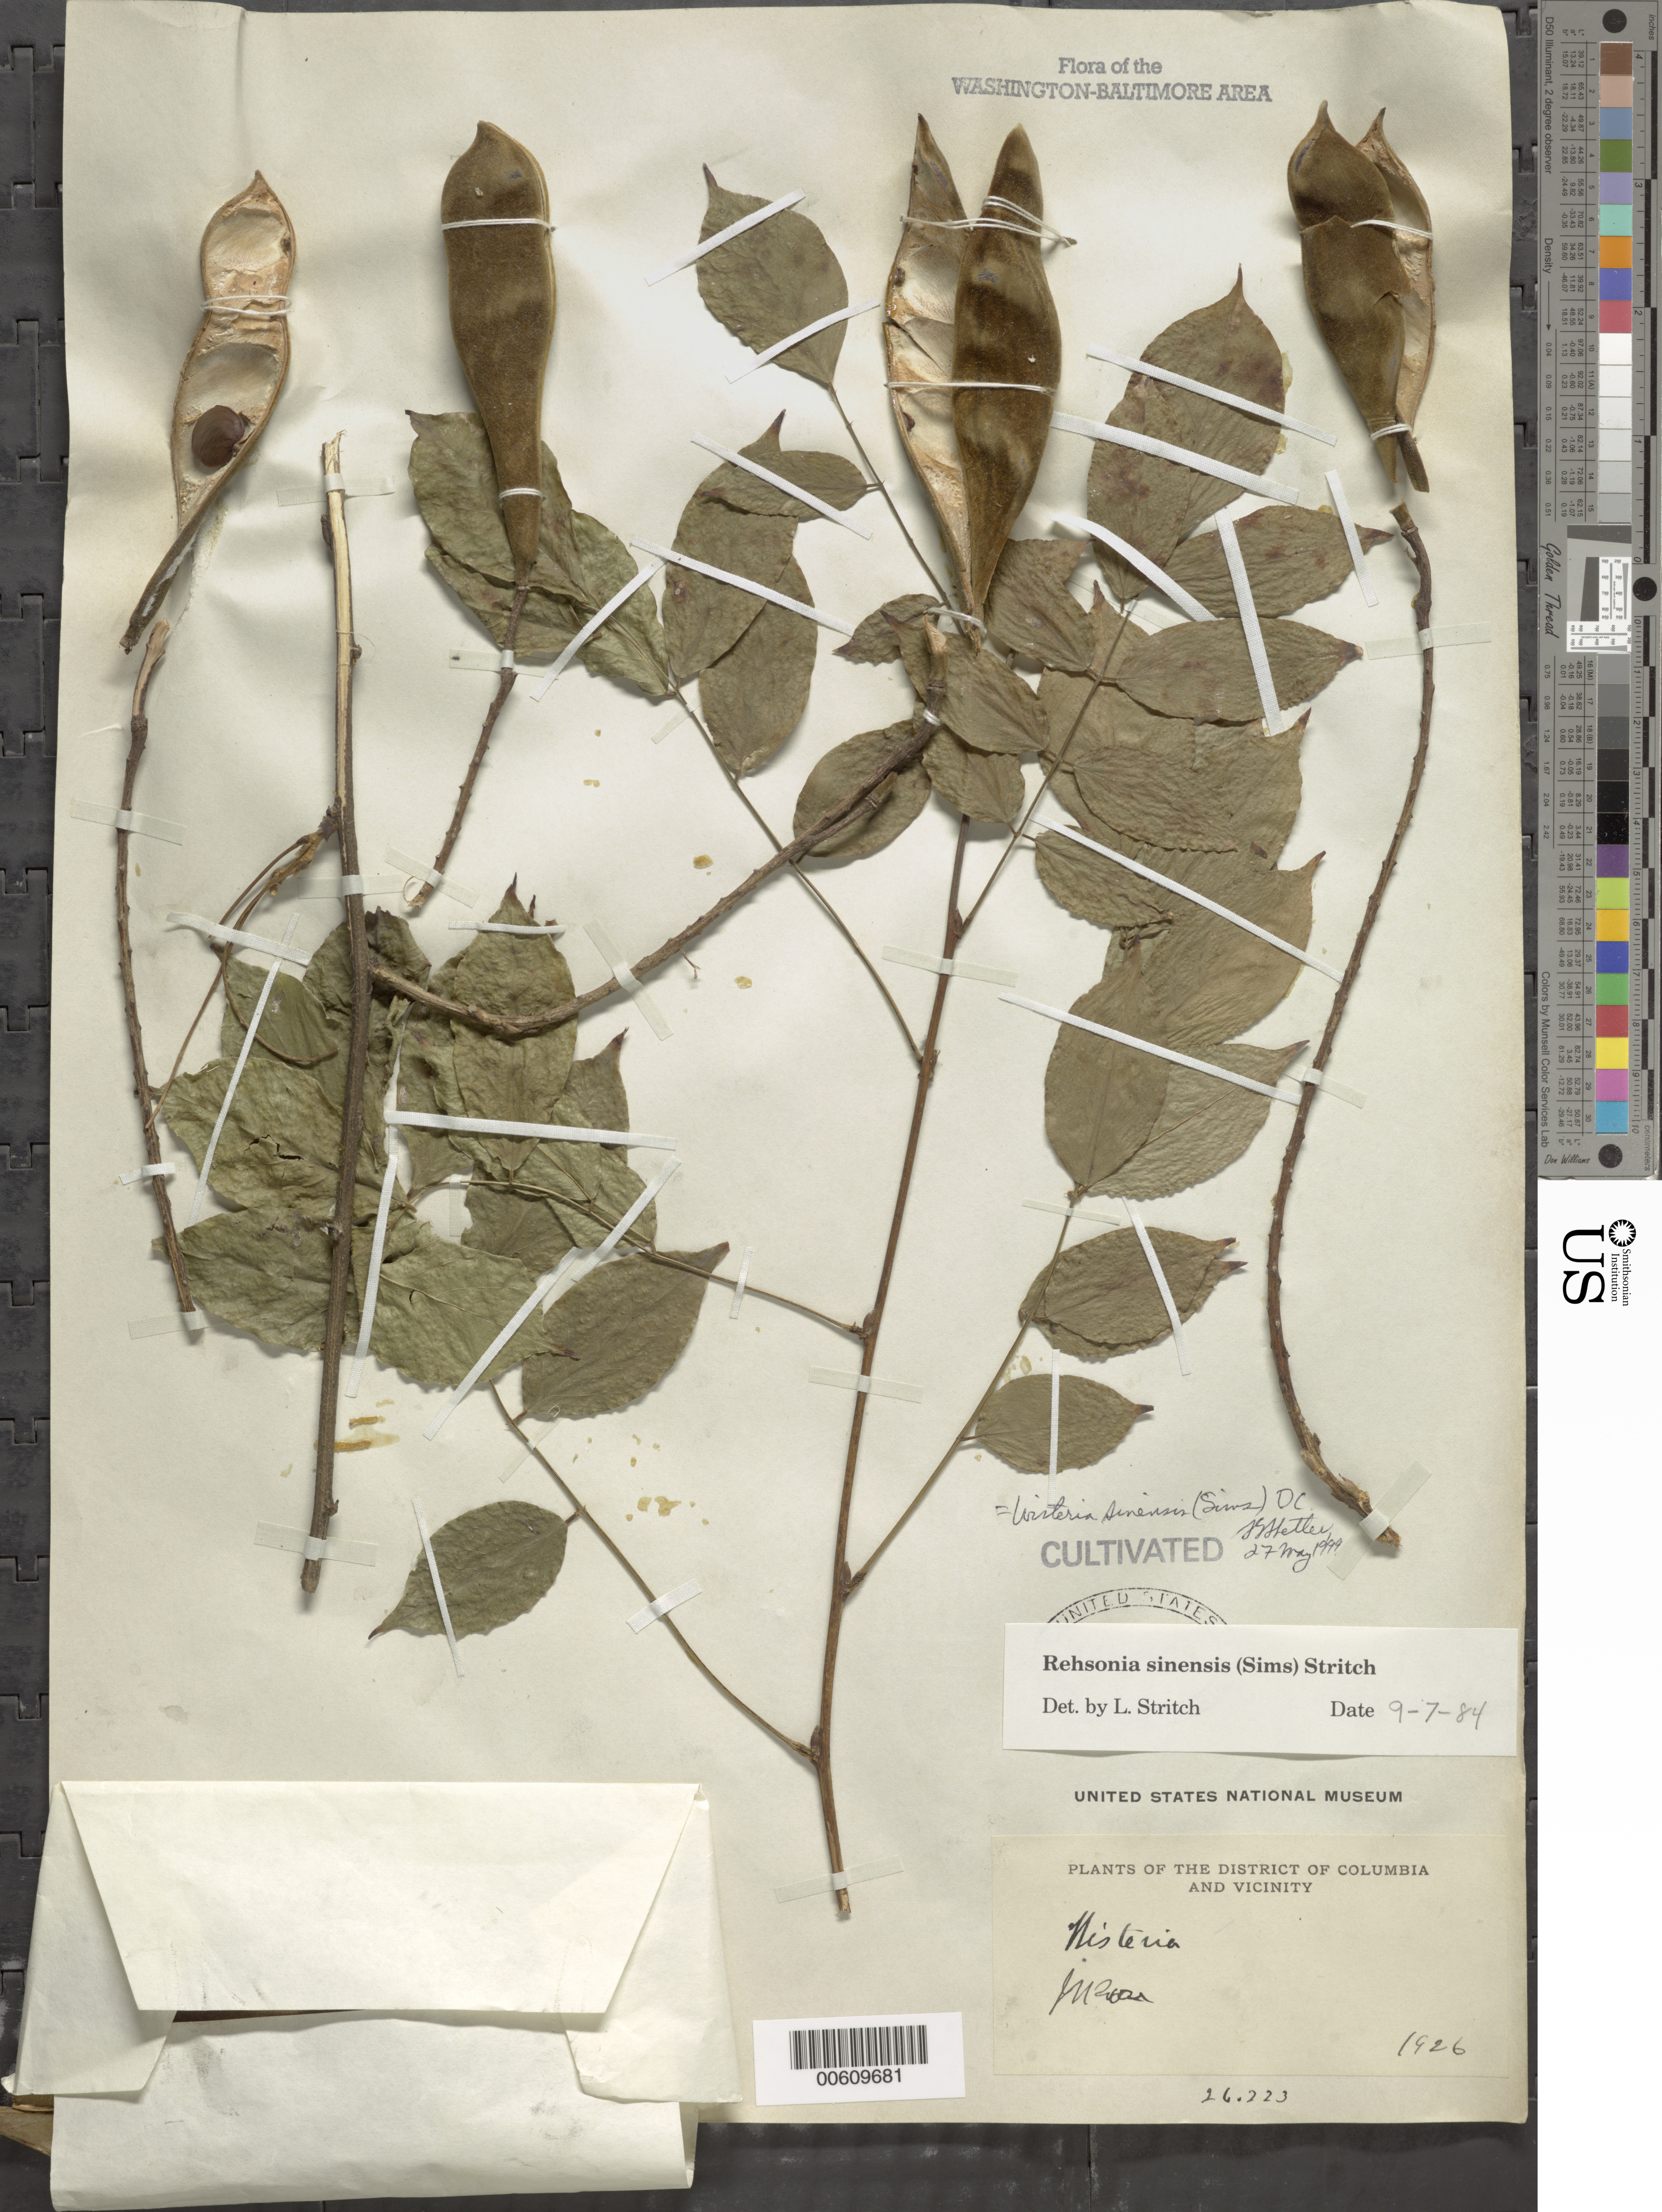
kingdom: Plantae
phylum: Tracheophyta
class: Magnoliopsida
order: Fabales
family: Fabaceae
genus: Wisteria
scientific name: Wisteria sinensis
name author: (Sims) DC.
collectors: J. N. Rose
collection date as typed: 1926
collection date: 1926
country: United States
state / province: District of Columbia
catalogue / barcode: US 1420628